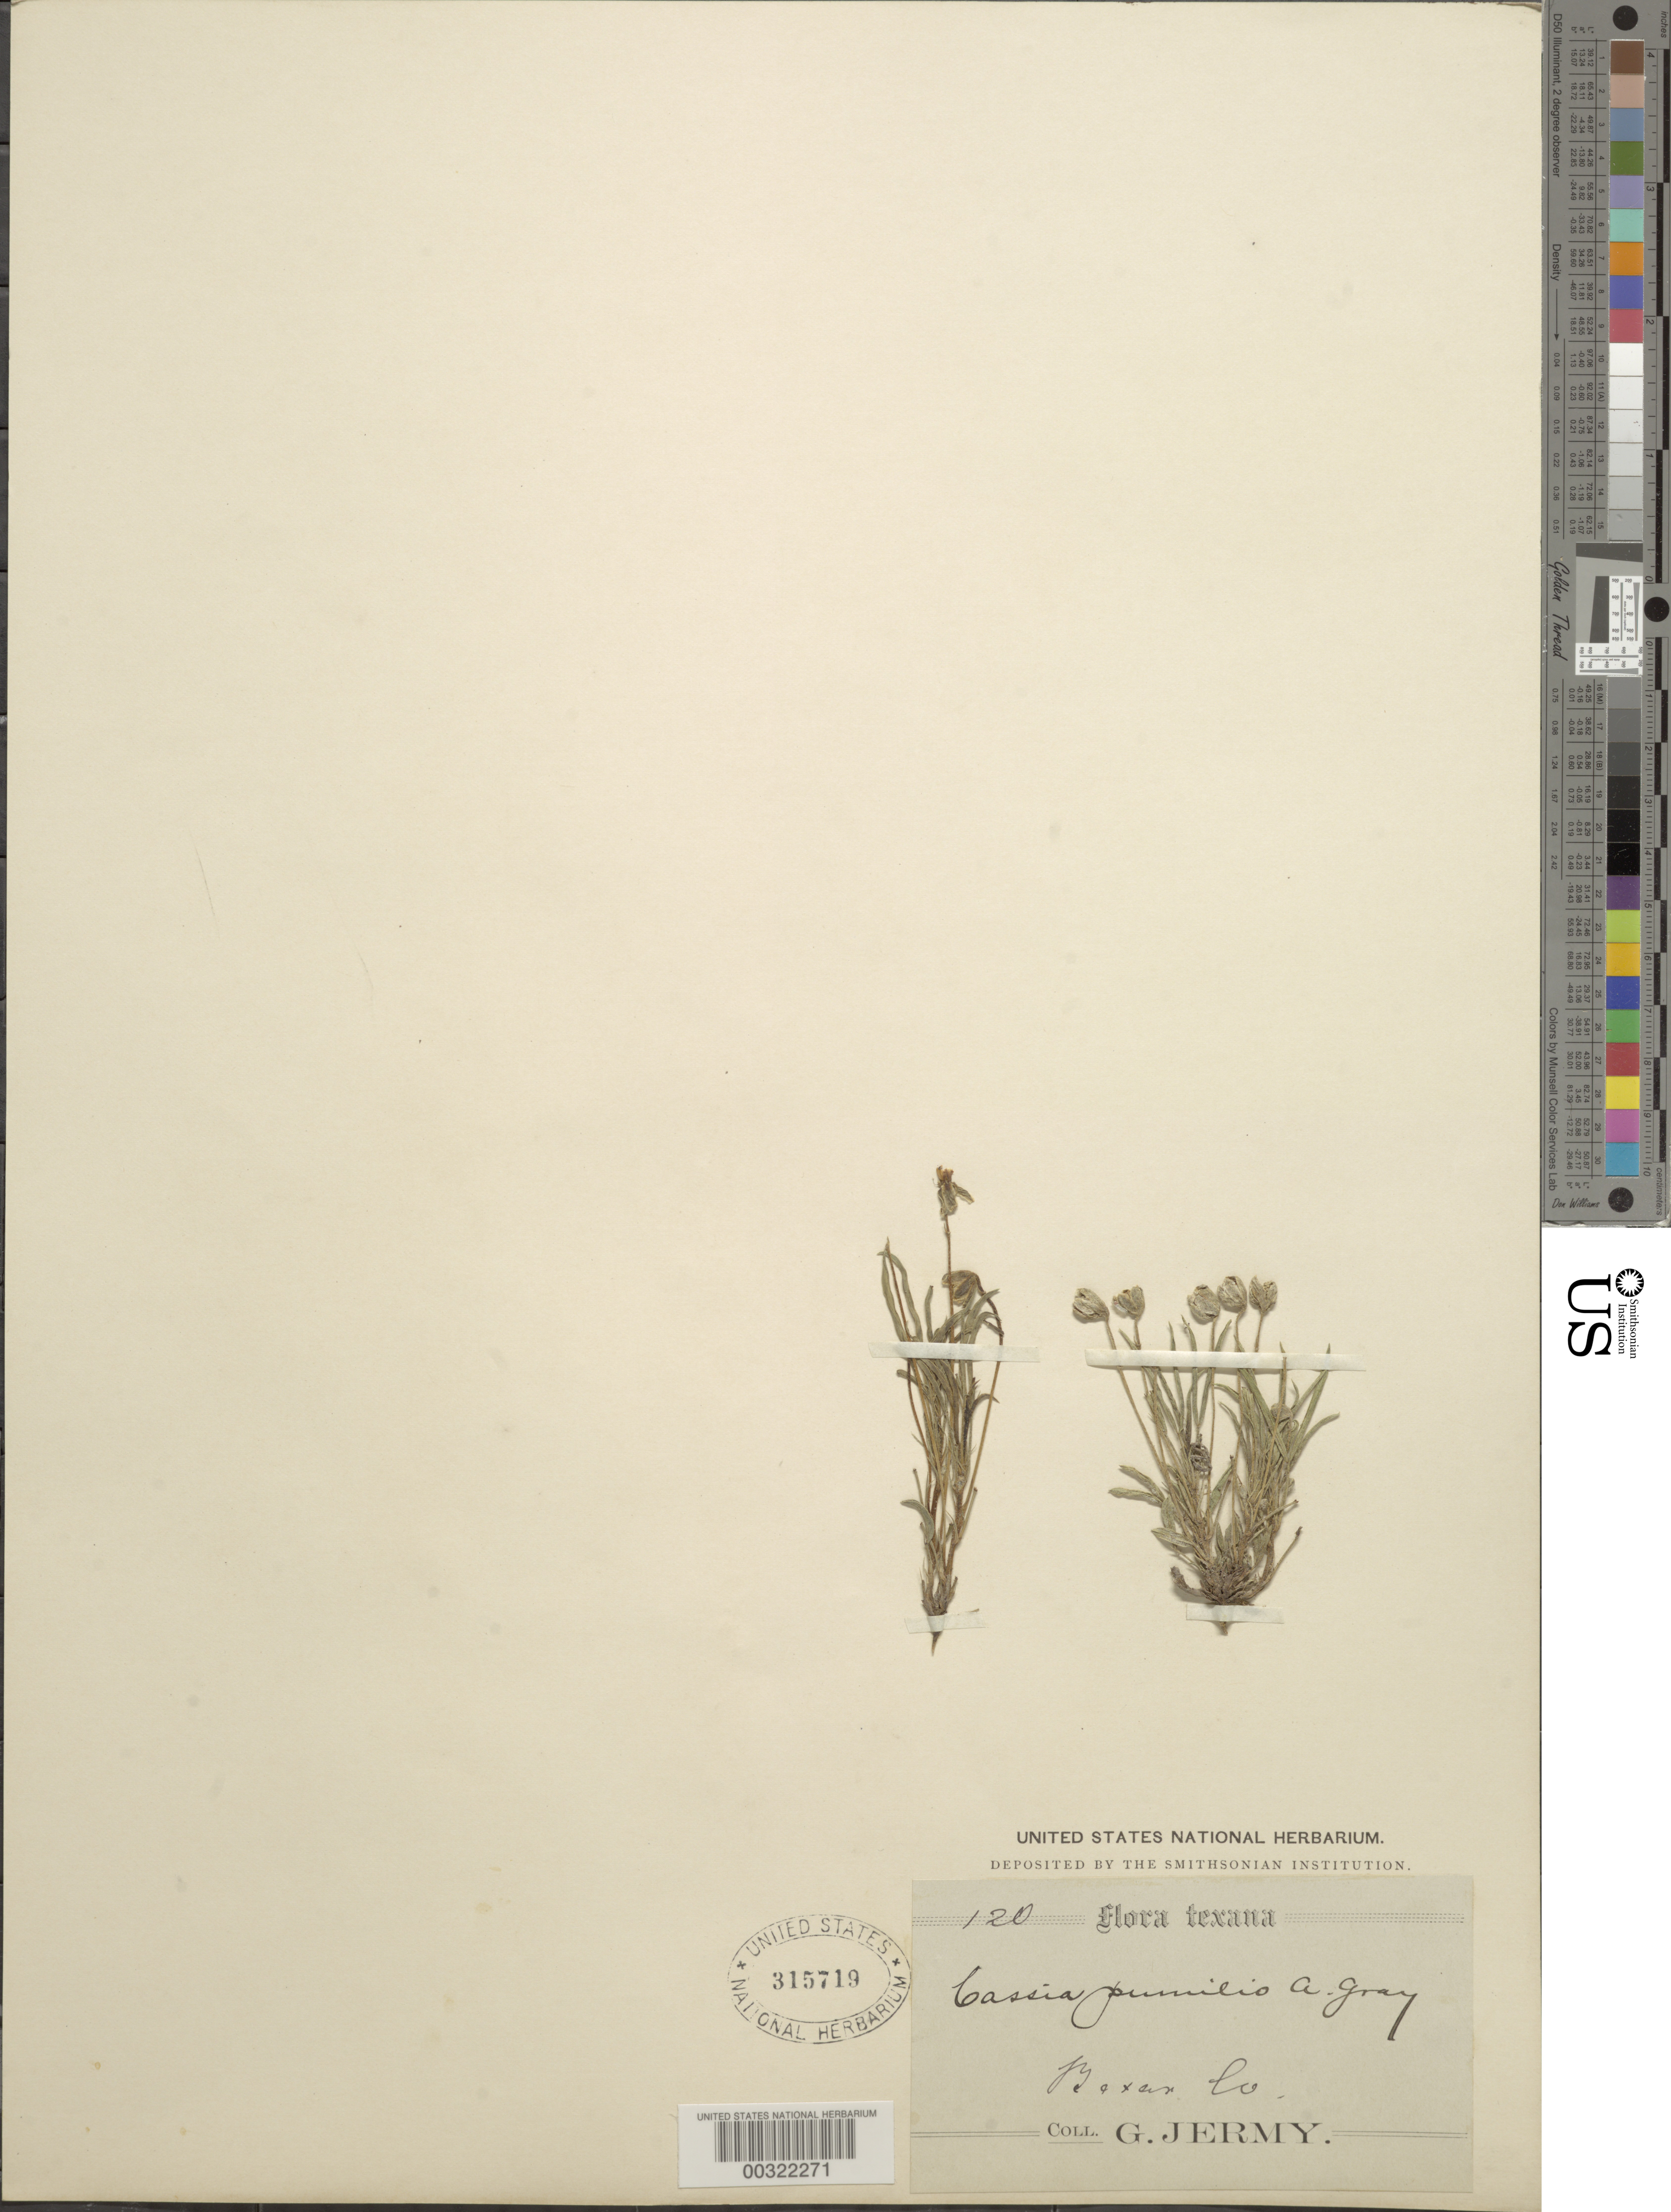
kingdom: Plantae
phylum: Tracheophyta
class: Magnoliopsida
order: Fabales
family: Fabaceae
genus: Senna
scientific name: Senna pumilio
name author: (A. Gray) H.S. Irwin & Barneby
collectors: G. Jermy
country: United States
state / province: Texas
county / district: Bexar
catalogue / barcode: US 315719